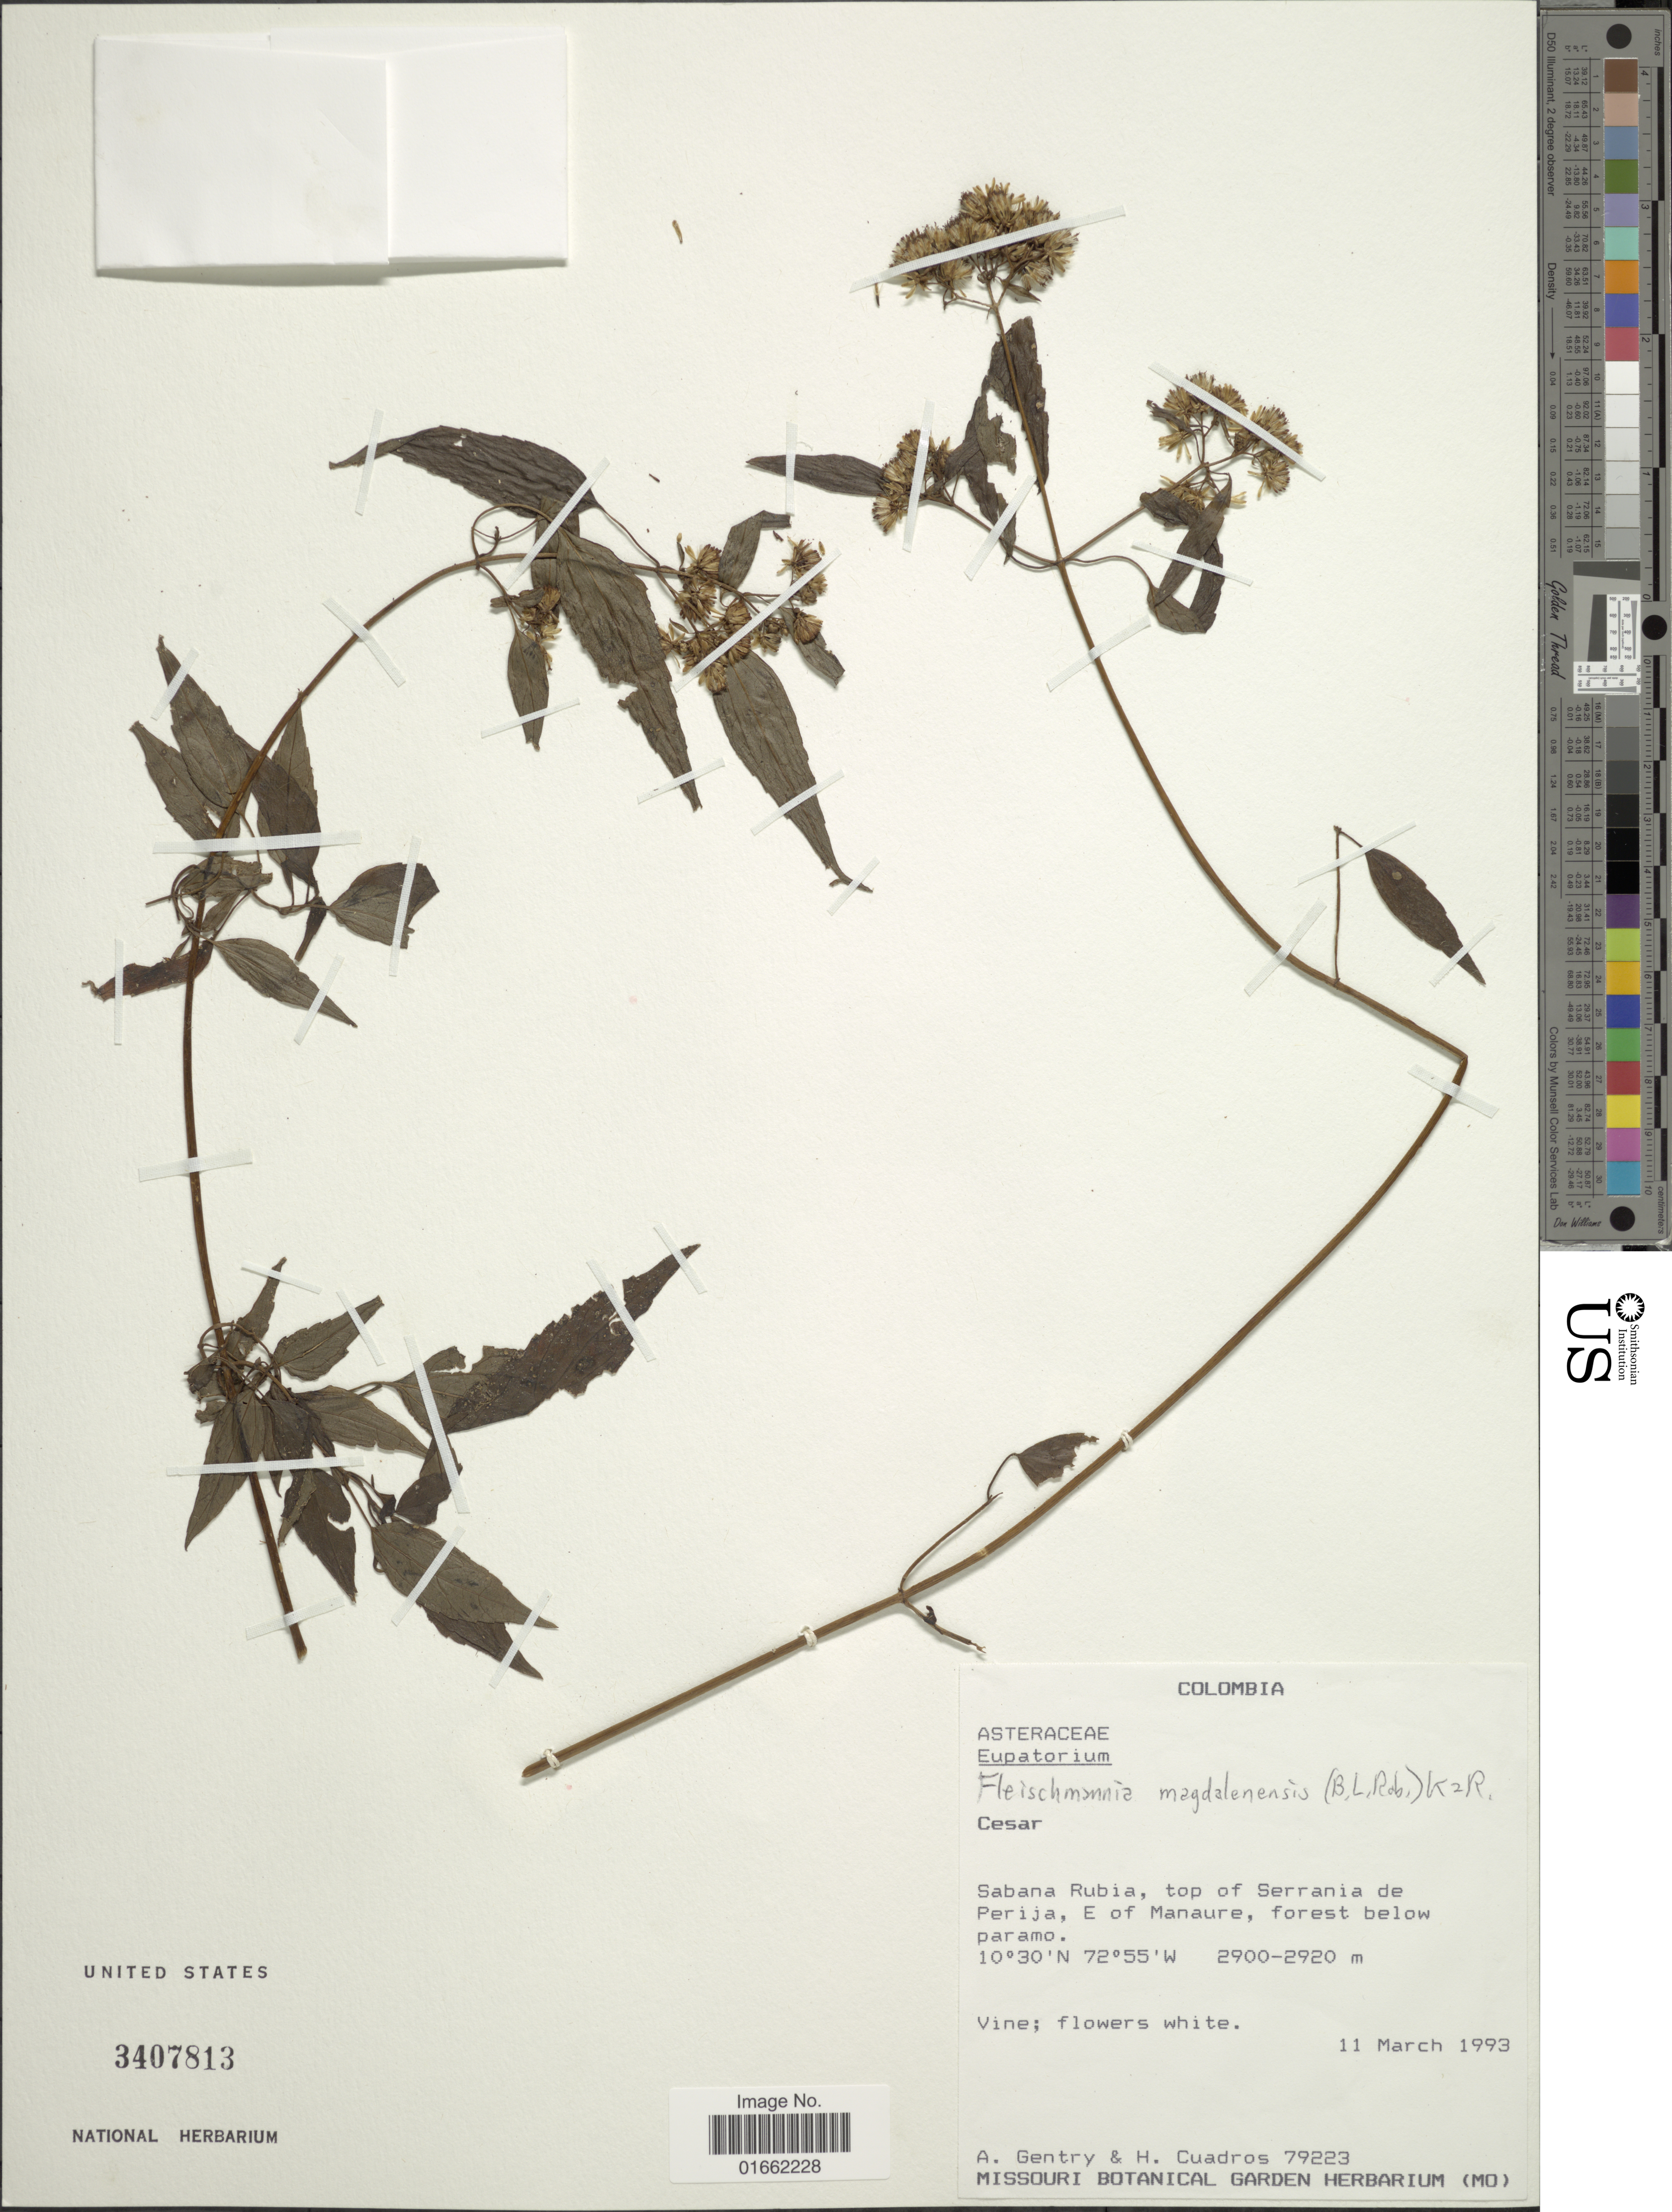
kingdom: Plantae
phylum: Tracheophyta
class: Magnoliopsida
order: Asterales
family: Asteraceae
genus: Fleischmannia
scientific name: Fleischmannia klattiana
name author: (Hieron.) R.M. King & H. Rob.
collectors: A. H. Gentry & H. Cuadros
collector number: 79223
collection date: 1993-03-11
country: Colombia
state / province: Cesar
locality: Cesar. Sabana Rubia, top of Serrania de Perija, E of Manaure, forest below paramo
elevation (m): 2900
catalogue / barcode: US 3407813